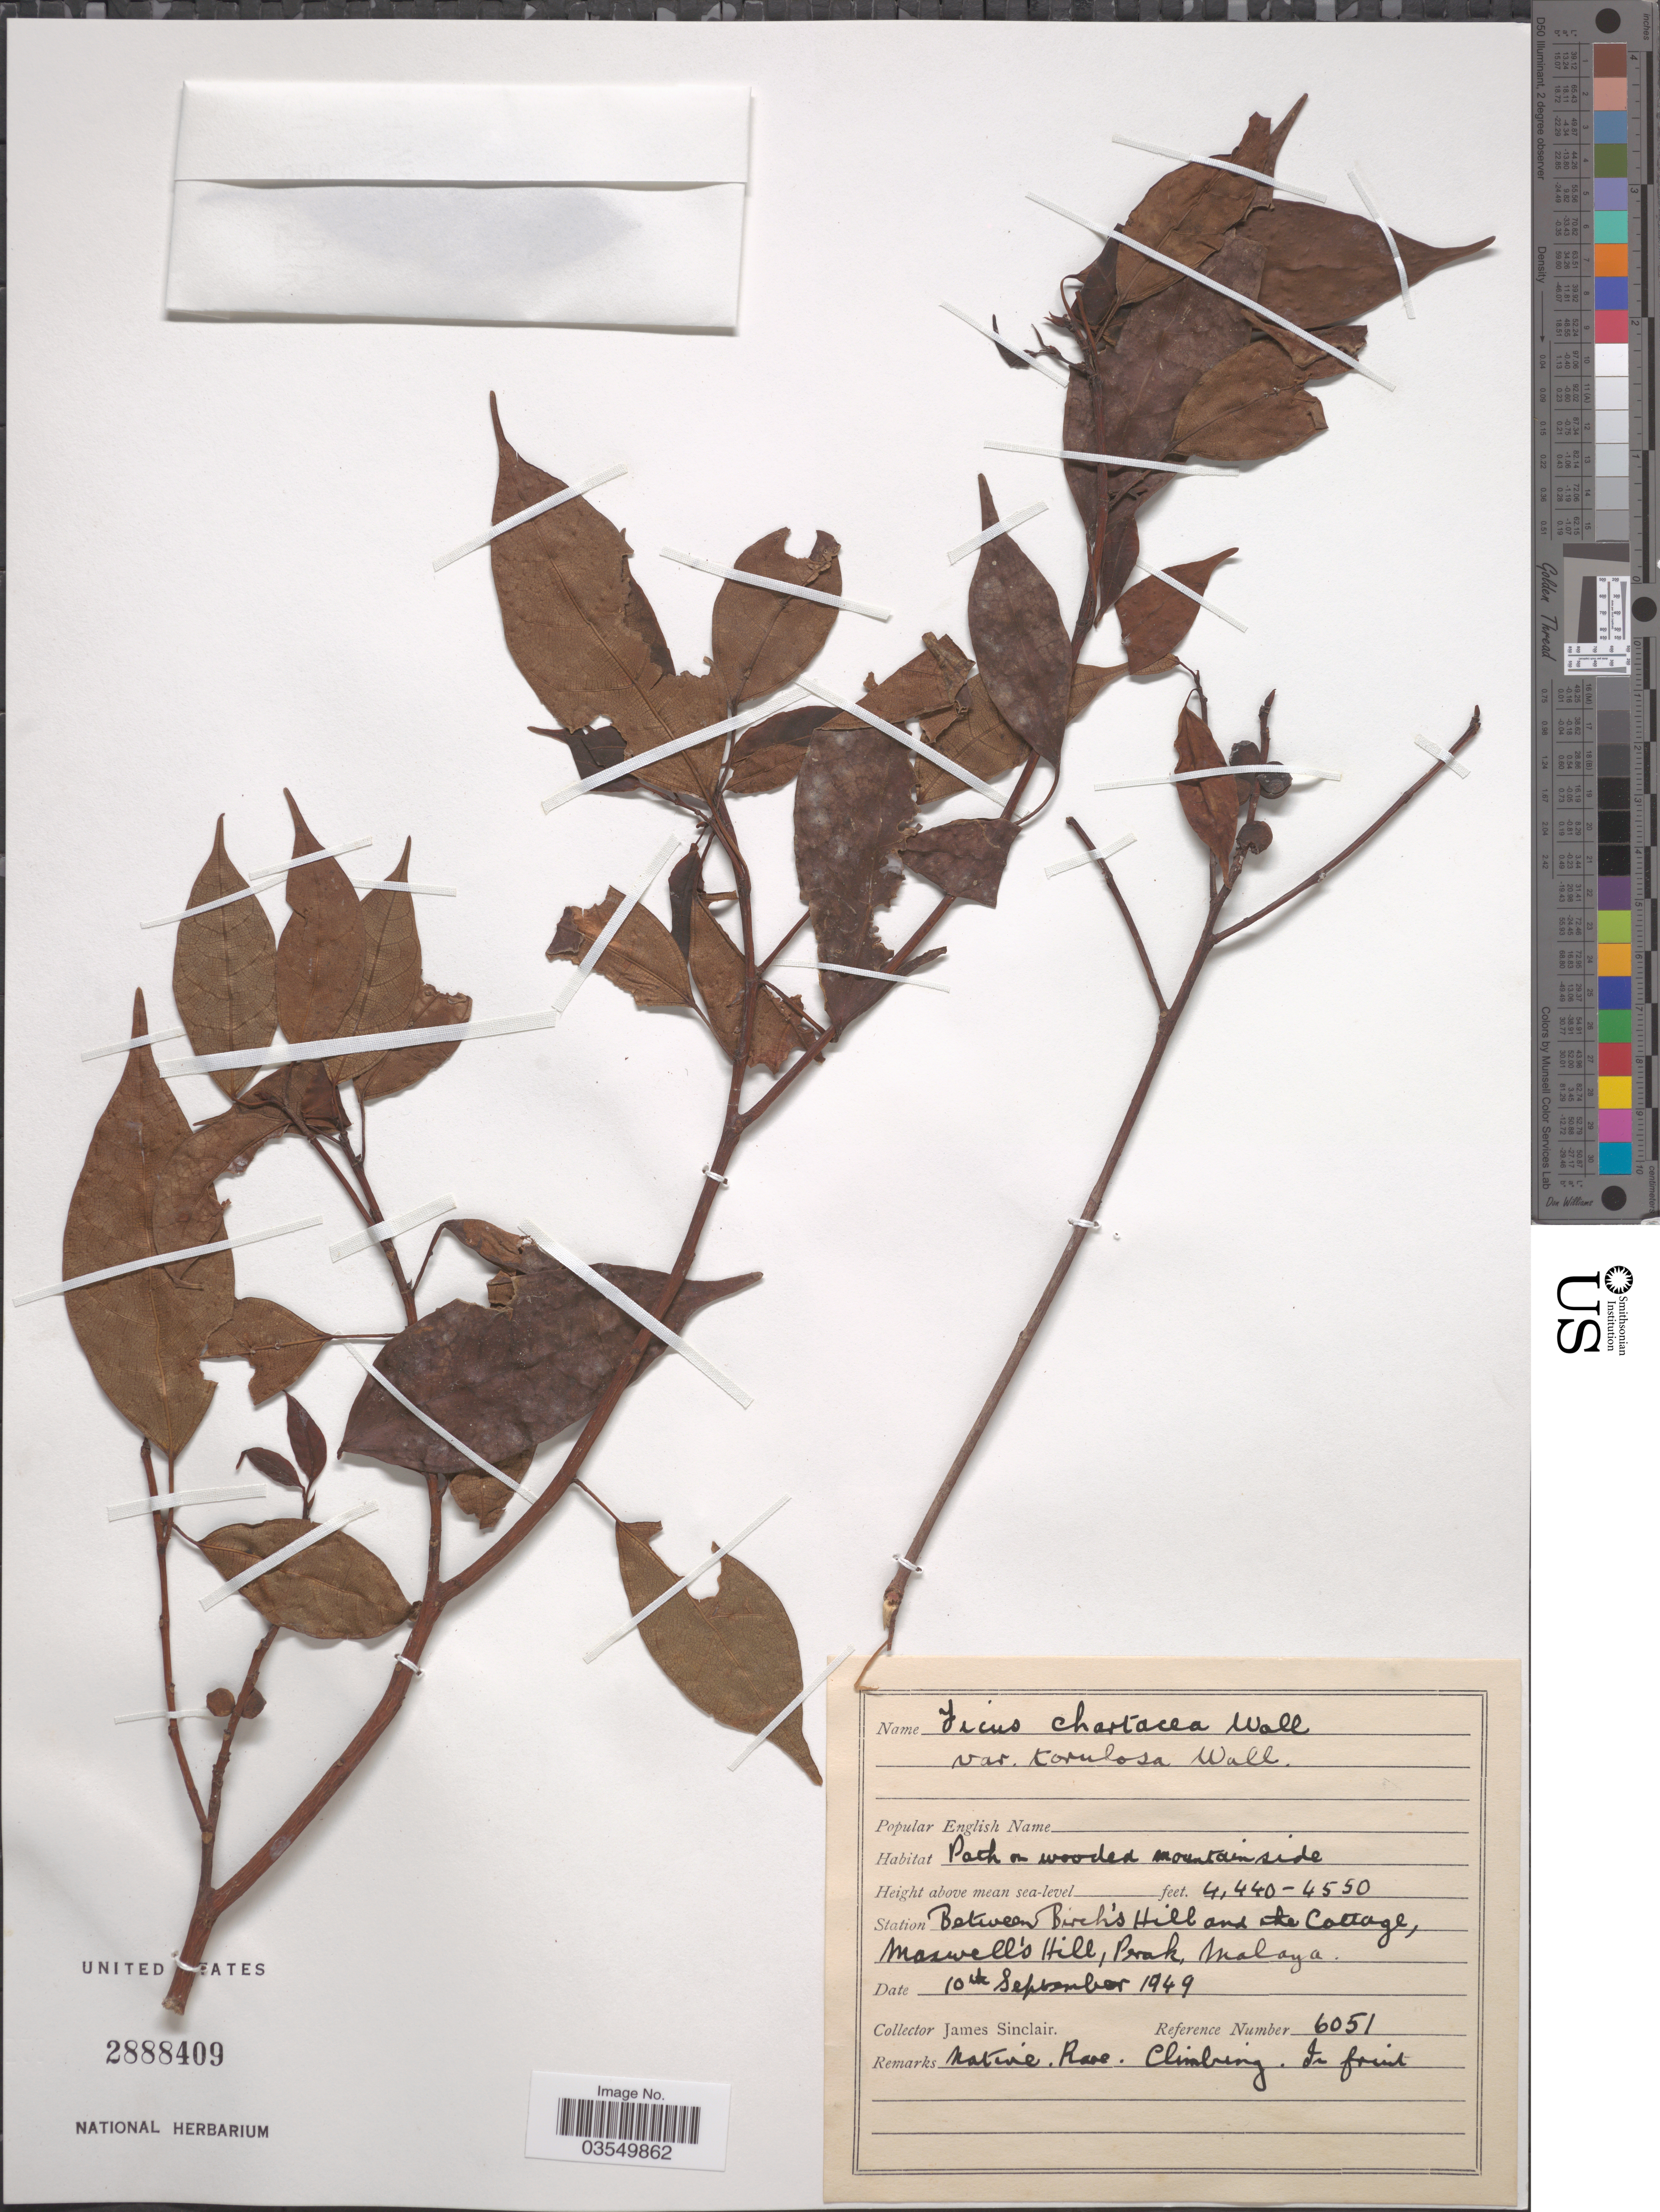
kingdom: Plantae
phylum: Tracheophyta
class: Magnoliopsida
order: Rosales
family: Moraceae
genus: Ficus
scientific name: Ficus chartacea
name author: Wall. ex King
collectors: J. Sinclair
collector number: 6051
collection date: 1949-09-10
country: Malaysia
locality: Station Between Birch's Hill and the Cottage Maxwell's Hill, Perak, Malaya.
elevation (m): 1353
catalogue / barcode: US 2888409